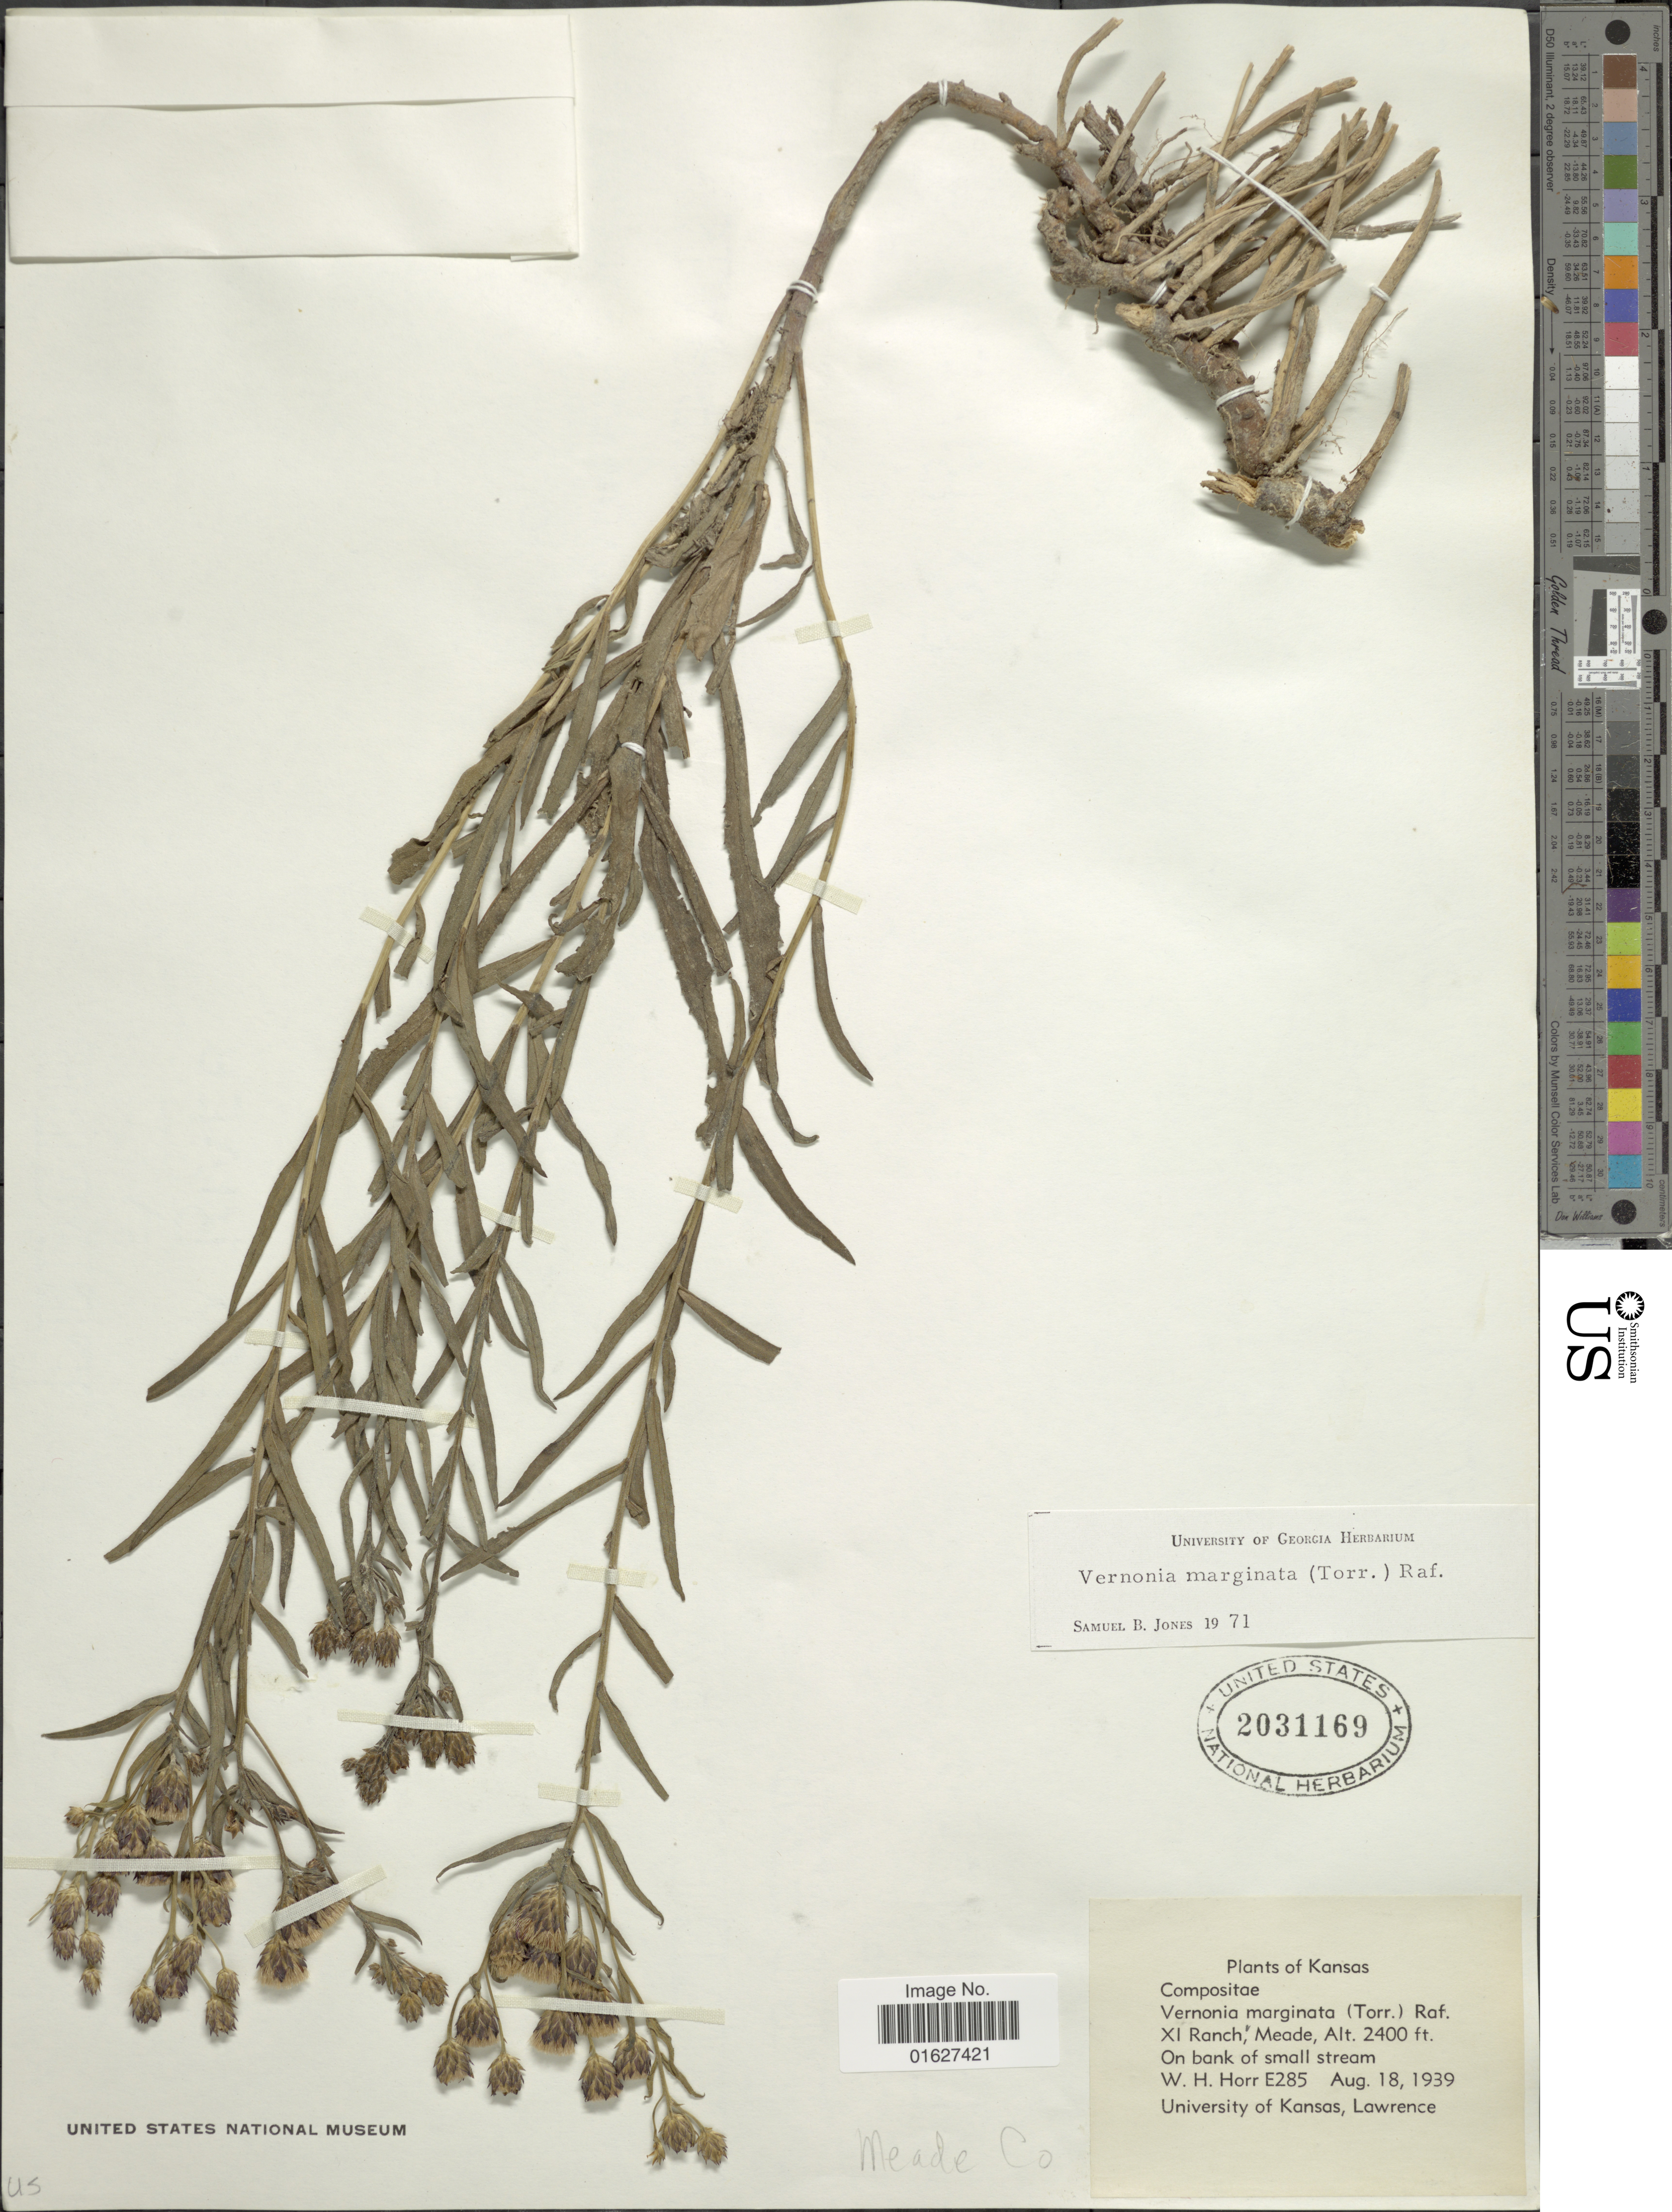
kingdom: Plantae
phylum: Tracheophyta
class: Magnoliopsida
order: Asterales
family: Asteraceae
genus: Vernonia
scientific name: Vernonia marginata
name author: (Torr.) Raf.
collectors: W. H. Horr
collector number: E285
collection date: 1939-08-18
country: United States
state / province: Kansas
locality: Kansas. XI Ranch, meade, On bank of small stream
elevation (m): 732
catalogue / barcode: US 2031169